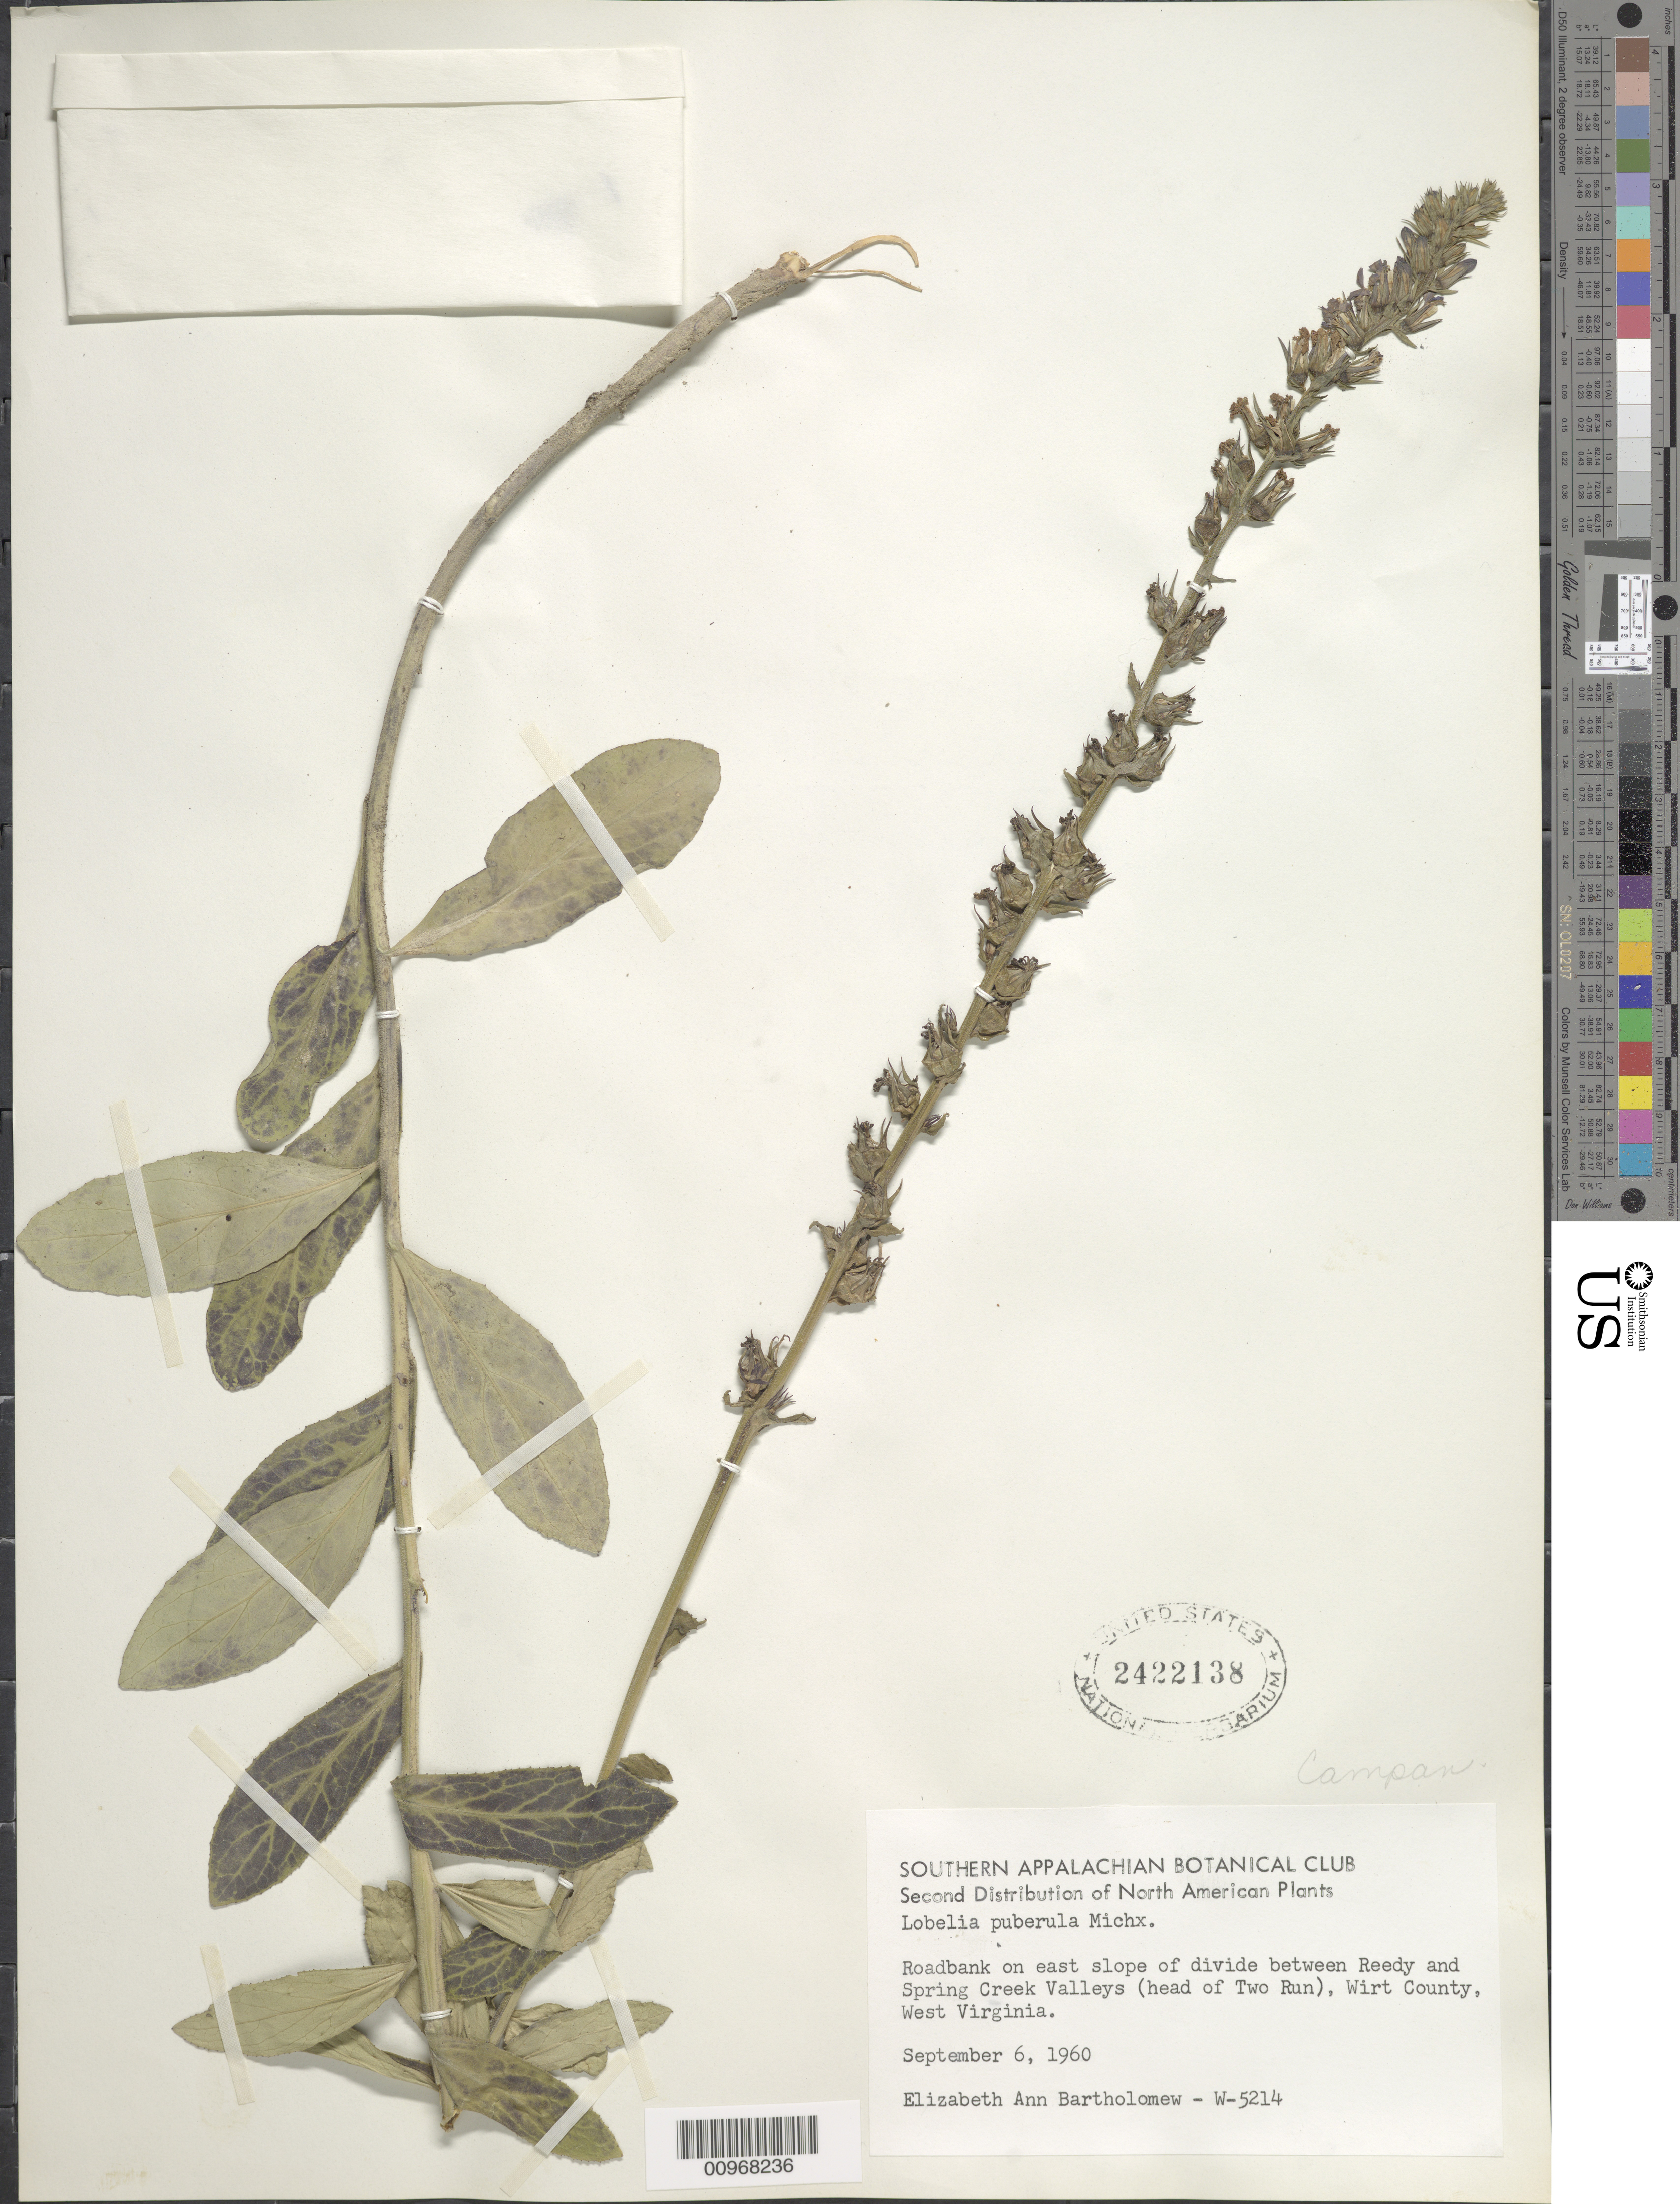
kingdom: Plantae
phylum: Tracheophyta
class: Magnoliopsida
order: Asterales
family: Campanulaceae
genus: Lobelia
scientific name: Lobelia puberula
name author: Michx.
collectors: E. Bartholomew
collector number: W-5214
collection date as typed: September 6, 1980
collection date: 1960-09-06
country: United States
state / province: West Virginia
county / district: Wirt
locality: Between Reedy and Spring Creek Valleys (head of Two Runs)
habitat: roadbank on east slope of divide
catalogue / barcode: US 2422138